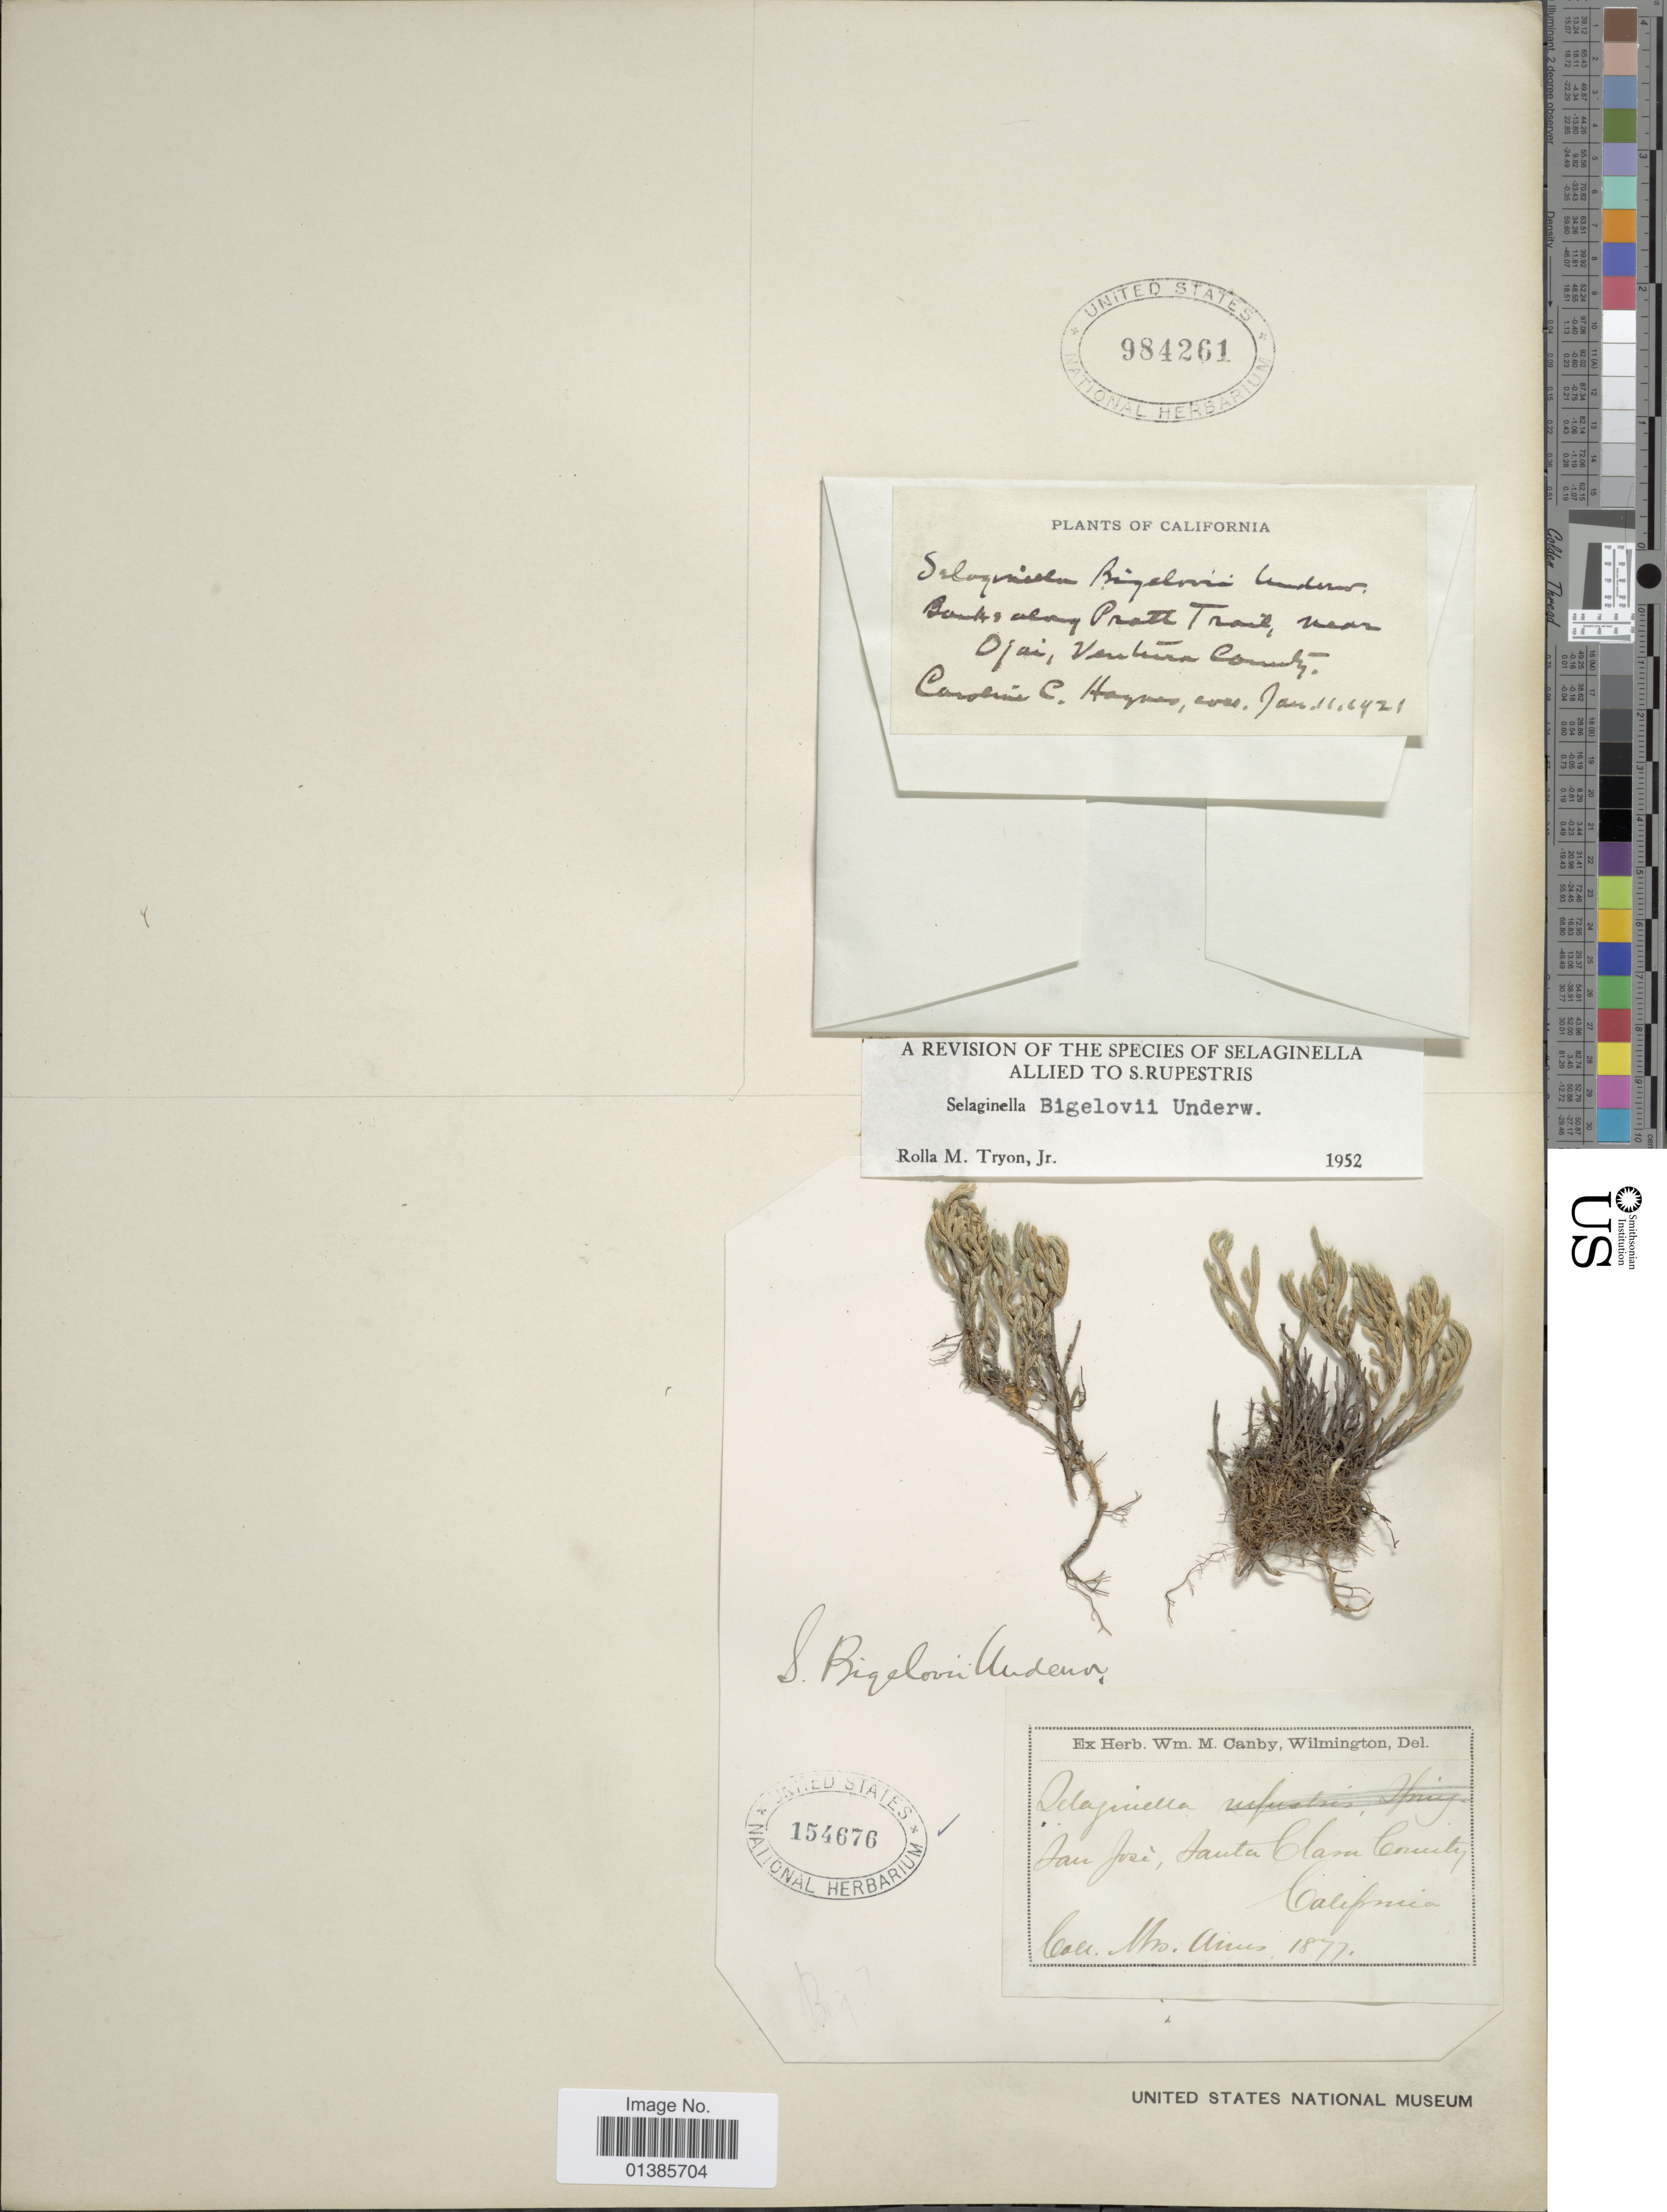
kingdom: Plantae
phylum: Tracheophyta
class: Lycopodiopsida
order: Selaginellales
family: Selaginellaceae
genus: Selaginella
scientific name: Selaginella bigelovii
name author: Underw.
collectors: M. E. P. Ames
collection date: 1877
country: United States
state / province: California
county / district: Santa Clara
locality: San José, Santa Clara County.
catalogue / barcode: US 154676